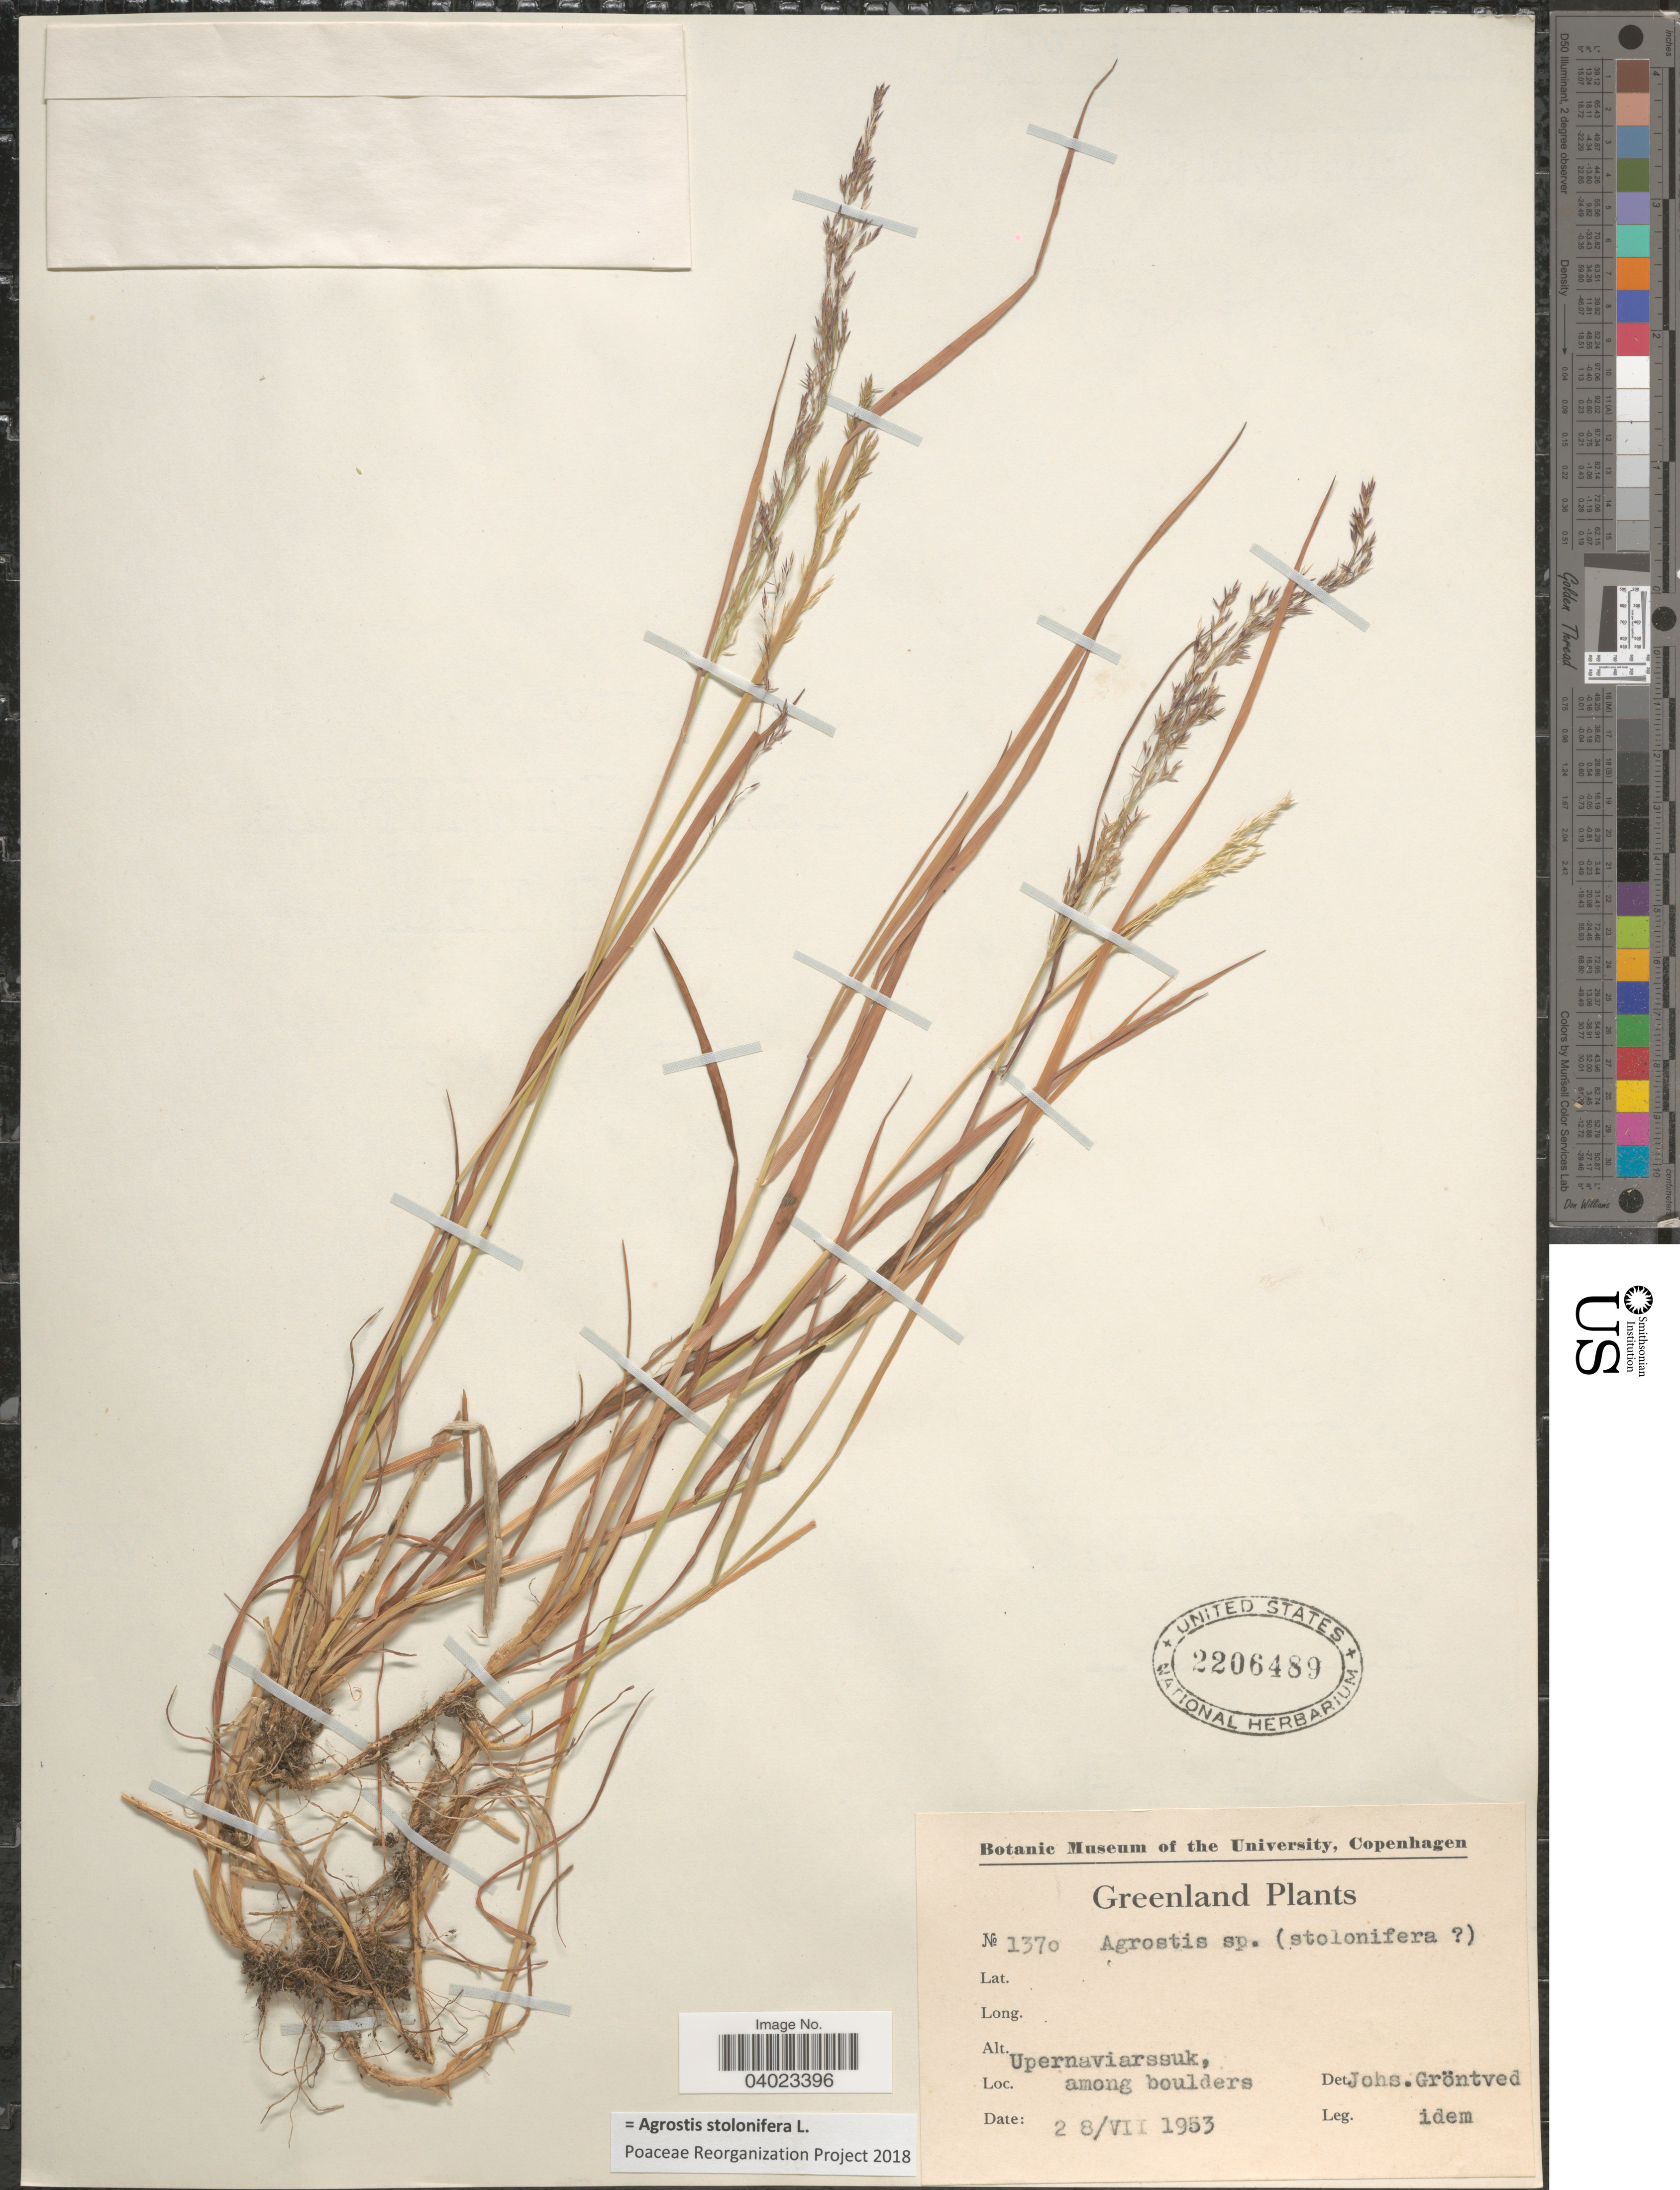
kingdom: Plantae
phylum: Tracheophyta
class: Liliopsida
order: Poales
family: Poaceae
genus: Agrostis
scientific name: Agrostis stolonifera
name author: L.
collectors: J. Gröntved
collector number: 1370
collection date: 1953-07-28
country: Greenland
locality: Upernaviarssuk, among boulders.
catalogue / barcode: US 2206489